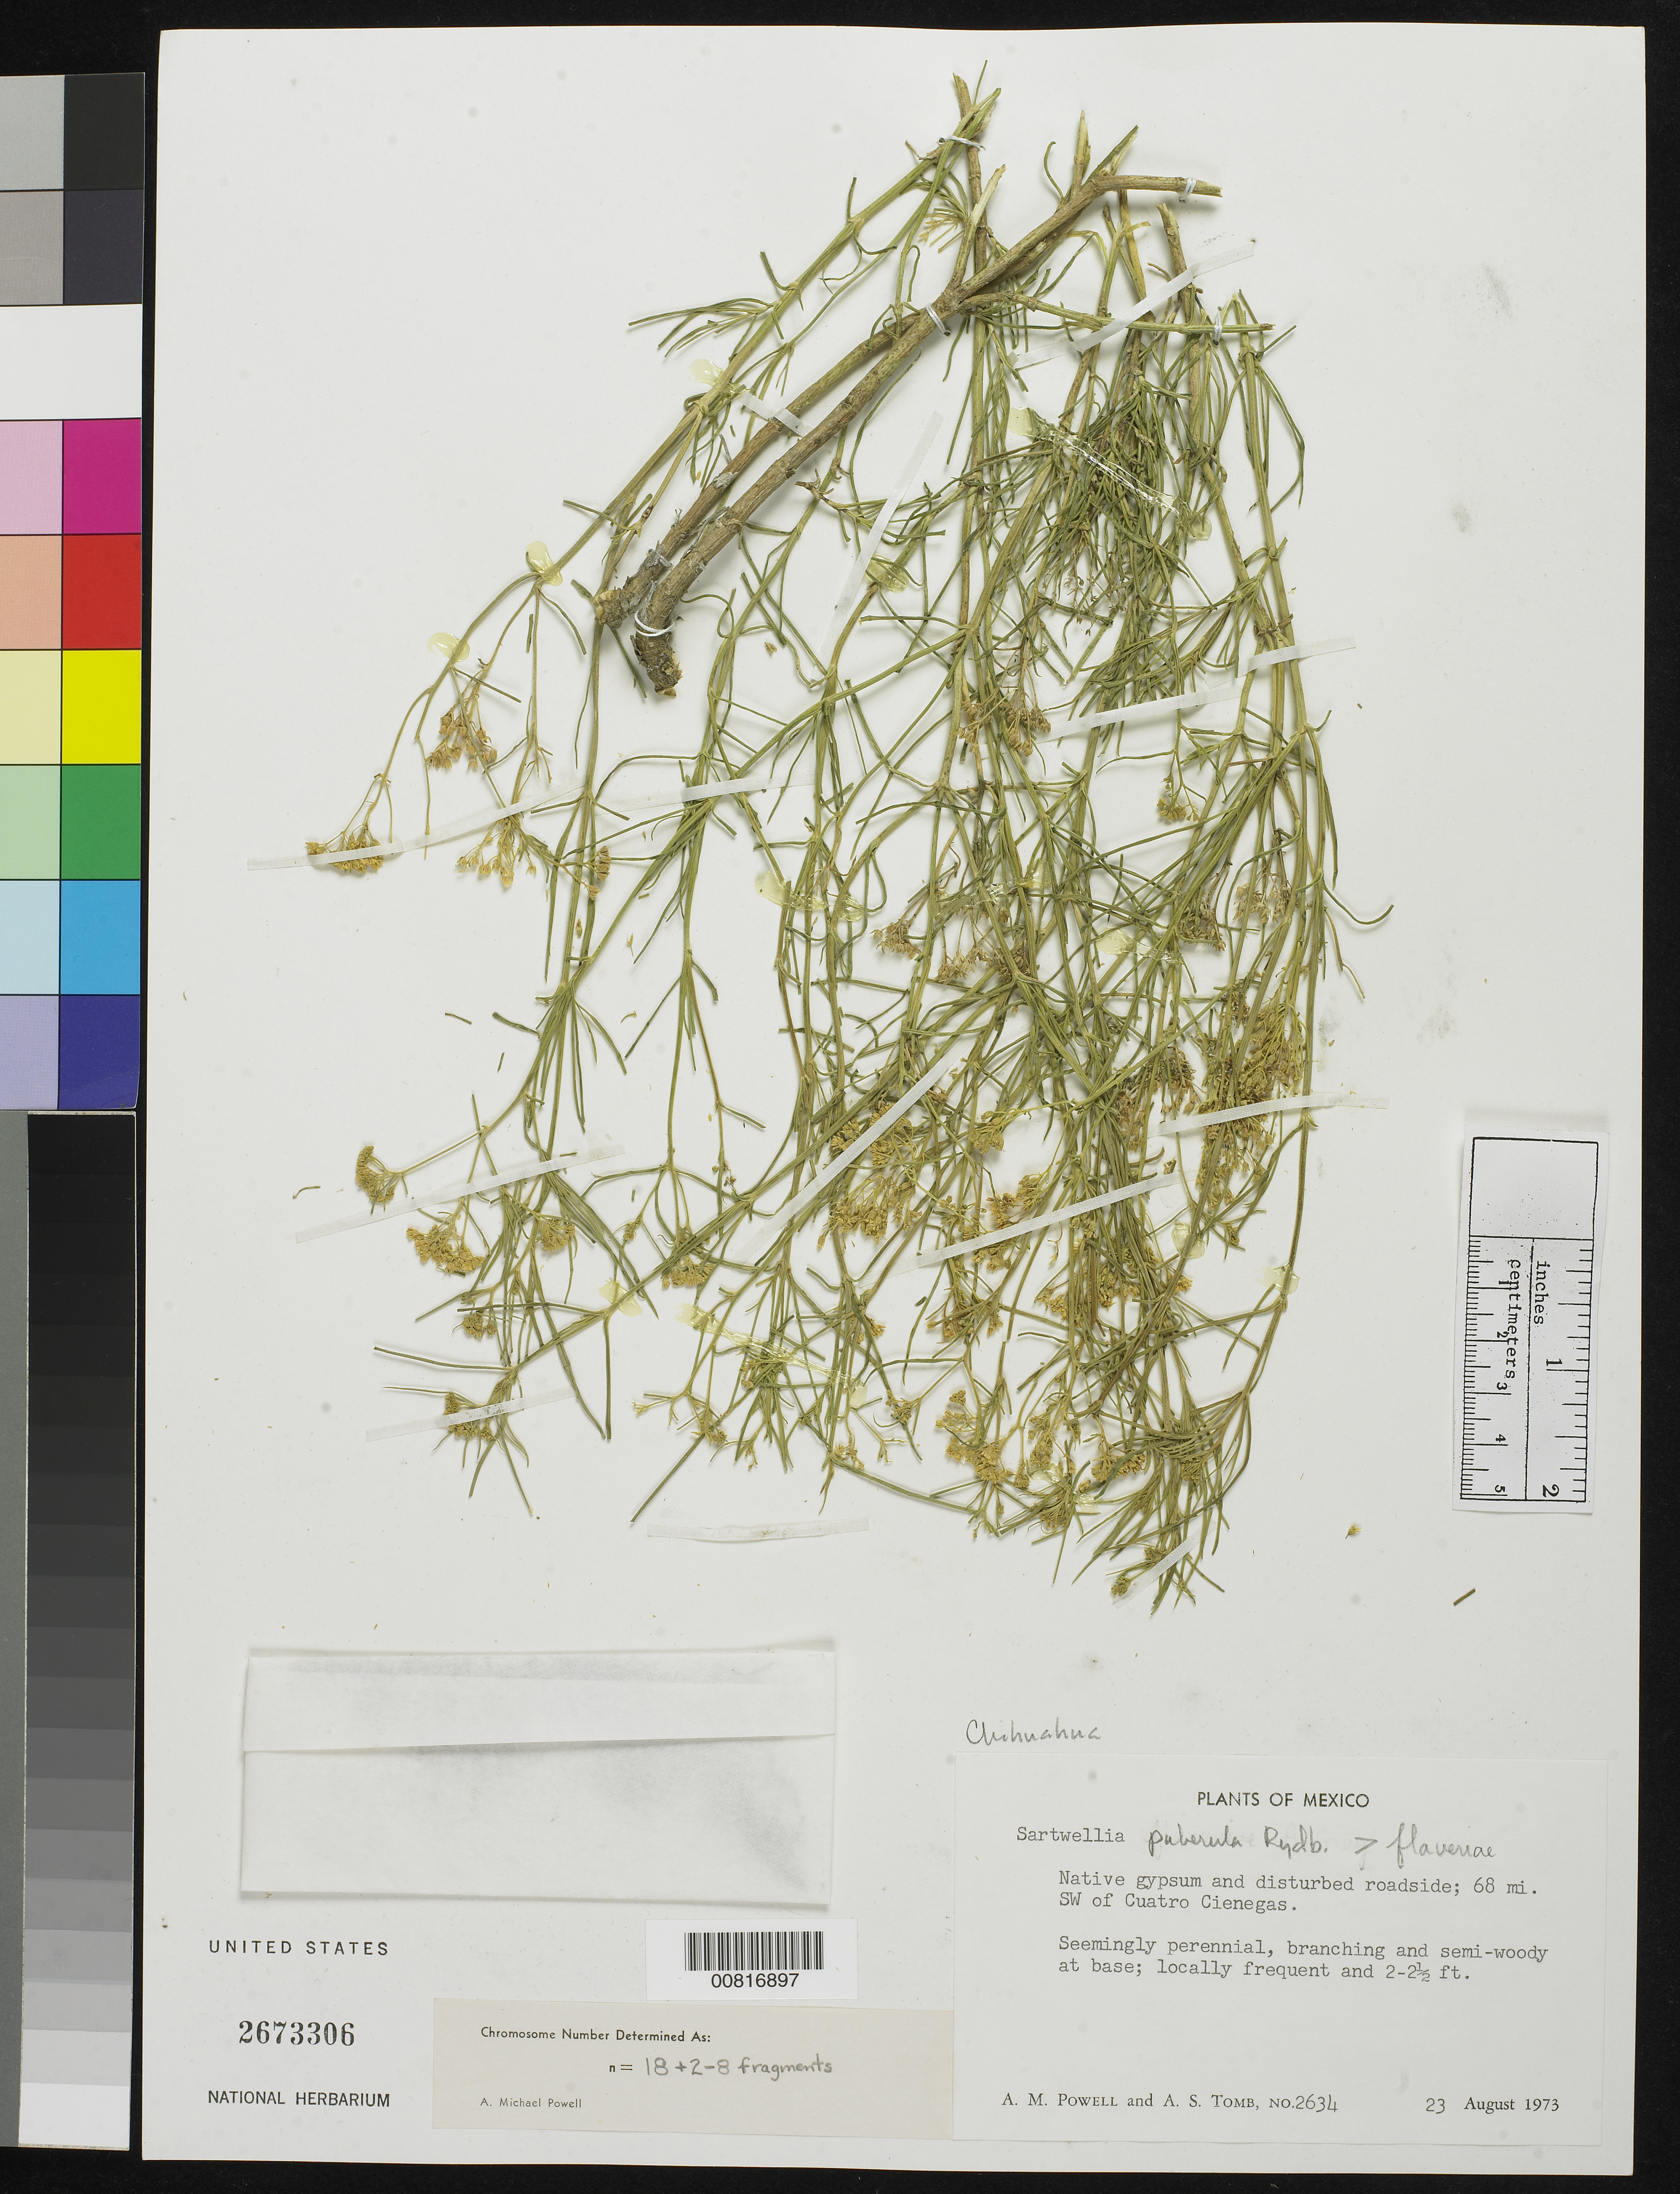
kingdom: Plantae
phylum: Tracheophyta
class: Magnoliopsida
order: Asterales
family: Asteraceae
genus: Sartwellia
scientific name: Sartwellia puberula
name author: Rydb.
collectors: A. M. Powell & A. Tomb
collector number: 2634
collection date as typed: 23 Aug 1973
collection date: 1973-08-23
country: Mexico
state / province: Chihuahua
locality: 68 mi. SW of Cuatro Cienagas, Chihuahua.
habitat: Native gypsum and disturbed roadside.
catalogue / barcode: US 2673306